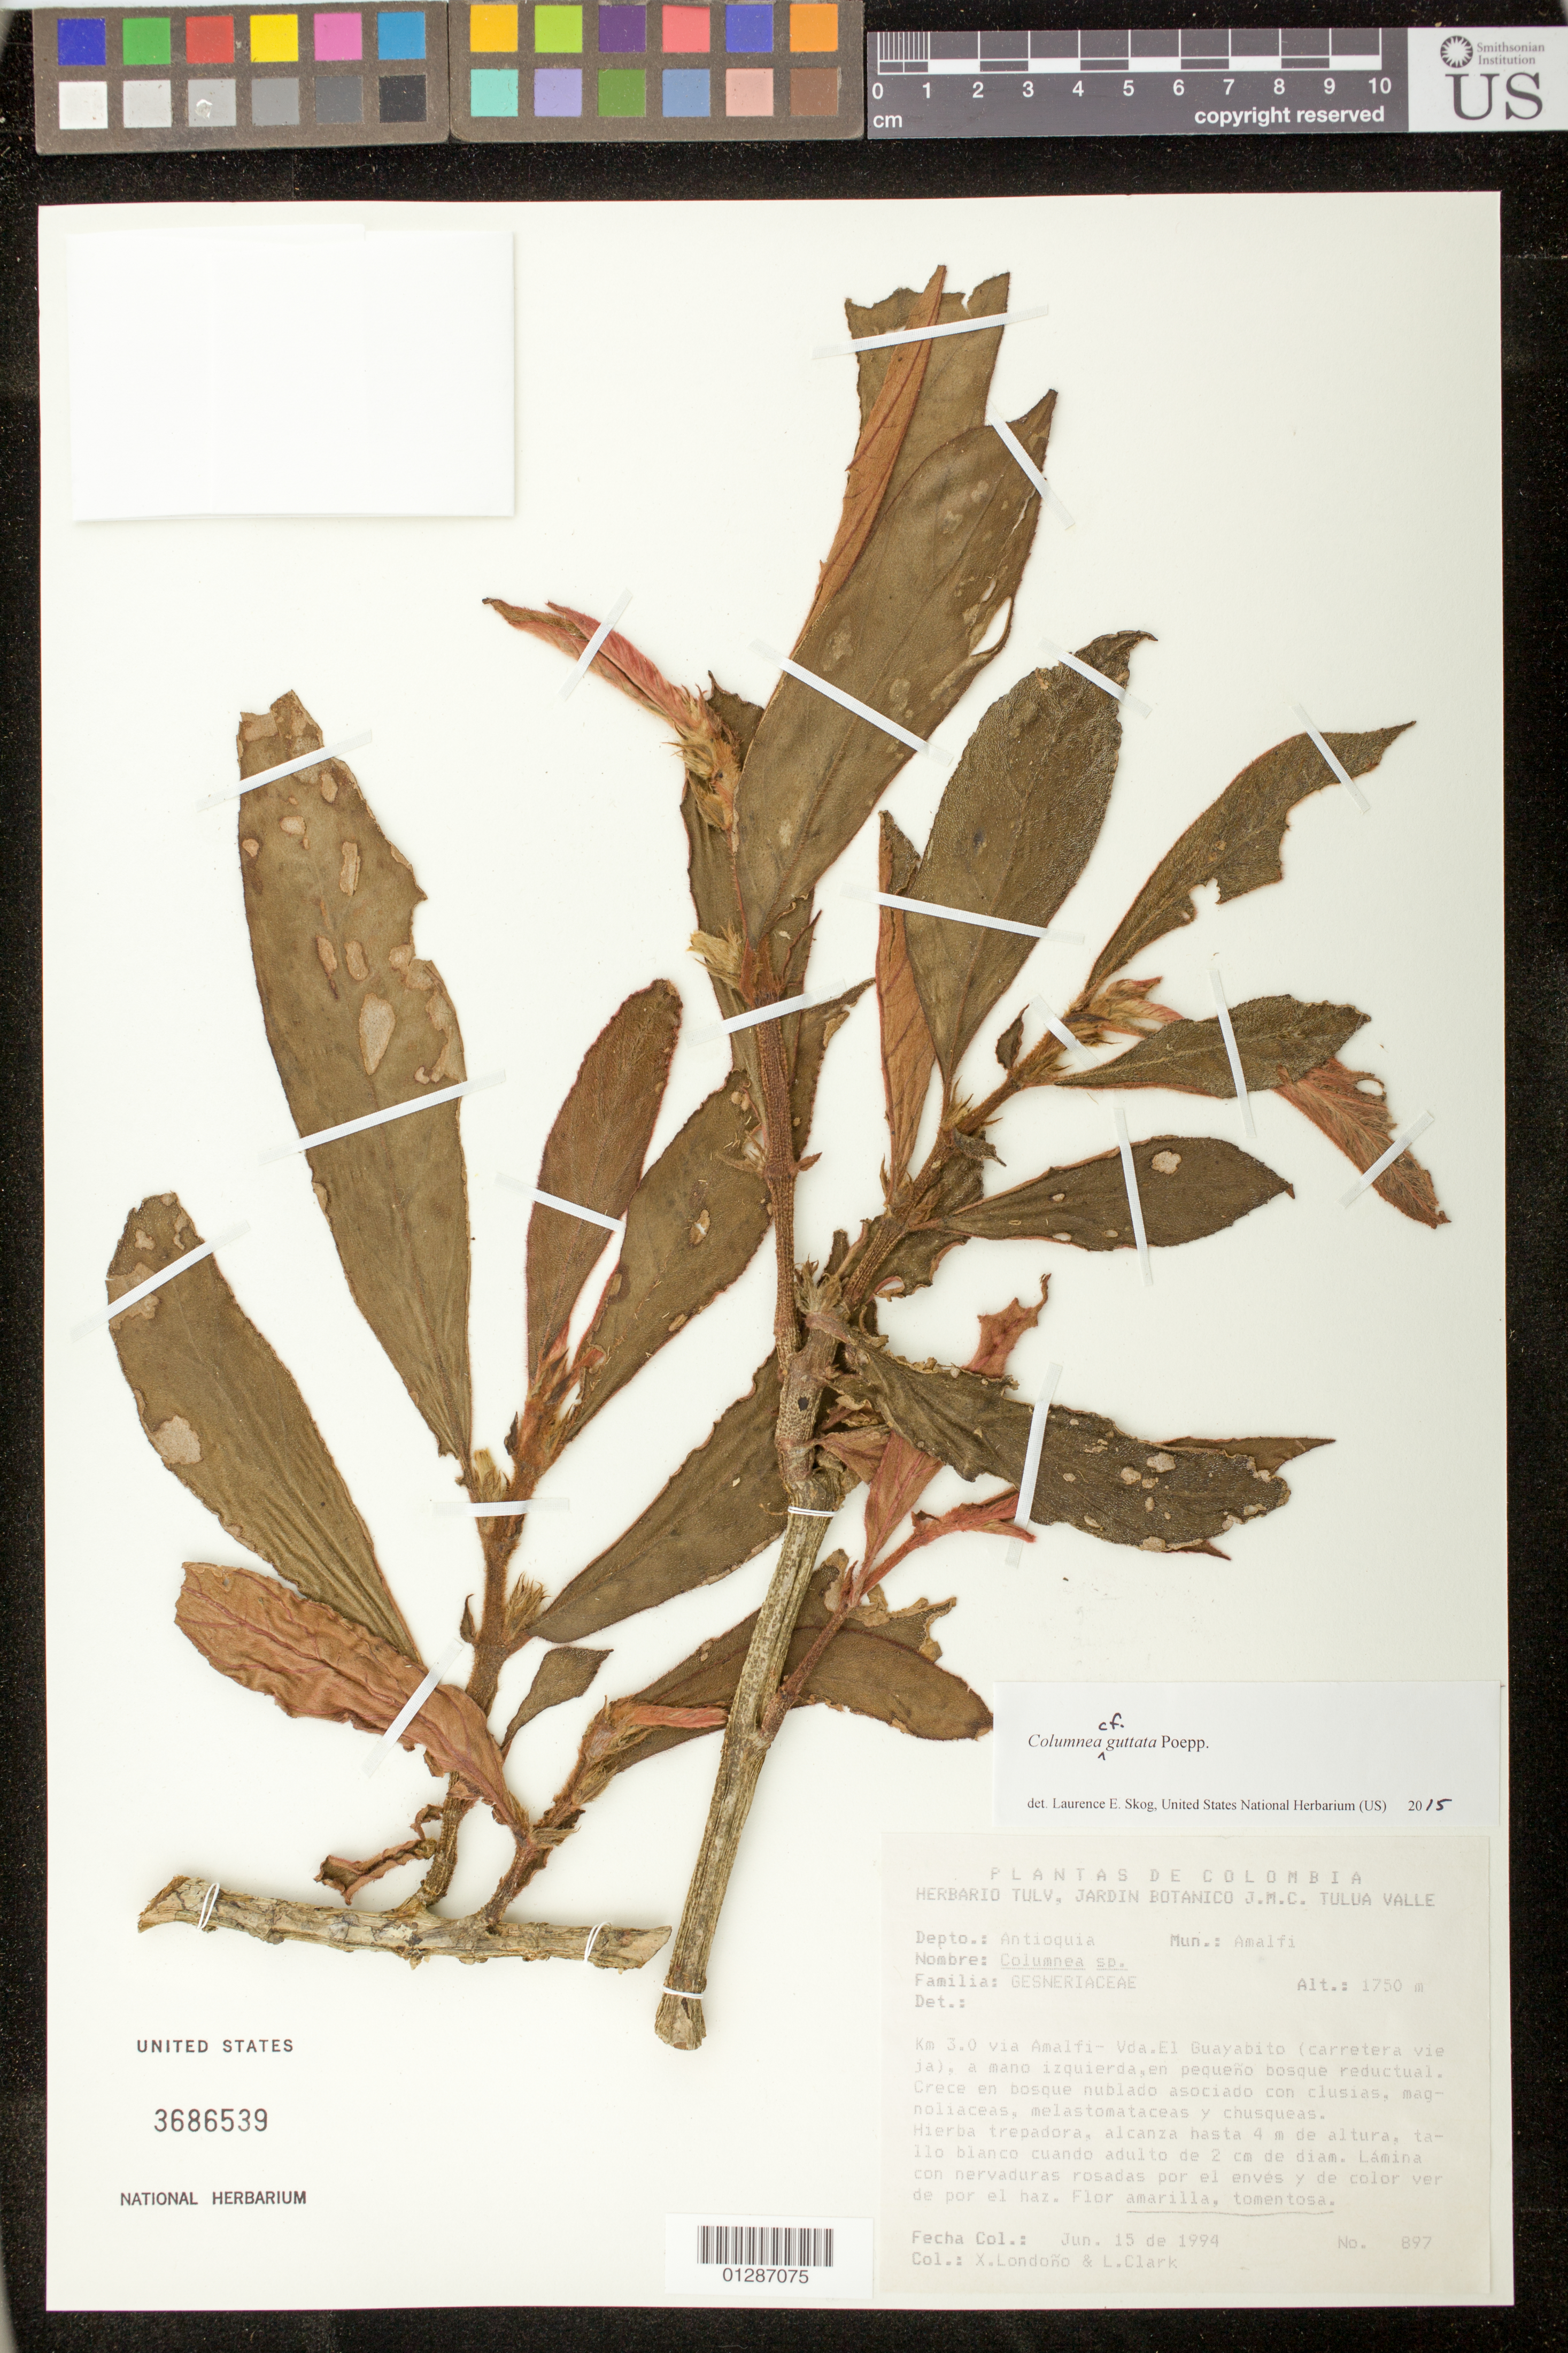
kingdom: Plantae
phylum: Tracheophyta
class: Magnoliopsida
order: Lamiales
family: Gesneriaceae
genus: Columnea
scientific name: Columnea guttata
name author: Poepp.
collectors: X. Londoño & L. Clark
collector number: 897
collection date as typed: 15 Jun 1994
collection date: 1994-06-15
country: Colombia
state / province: Antioquiá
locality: Mun. Amalfi. Km 3.0 via Amalfi - Vda. El Guayabito.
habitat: Herb.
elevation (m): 1750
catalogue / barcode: US 3686539